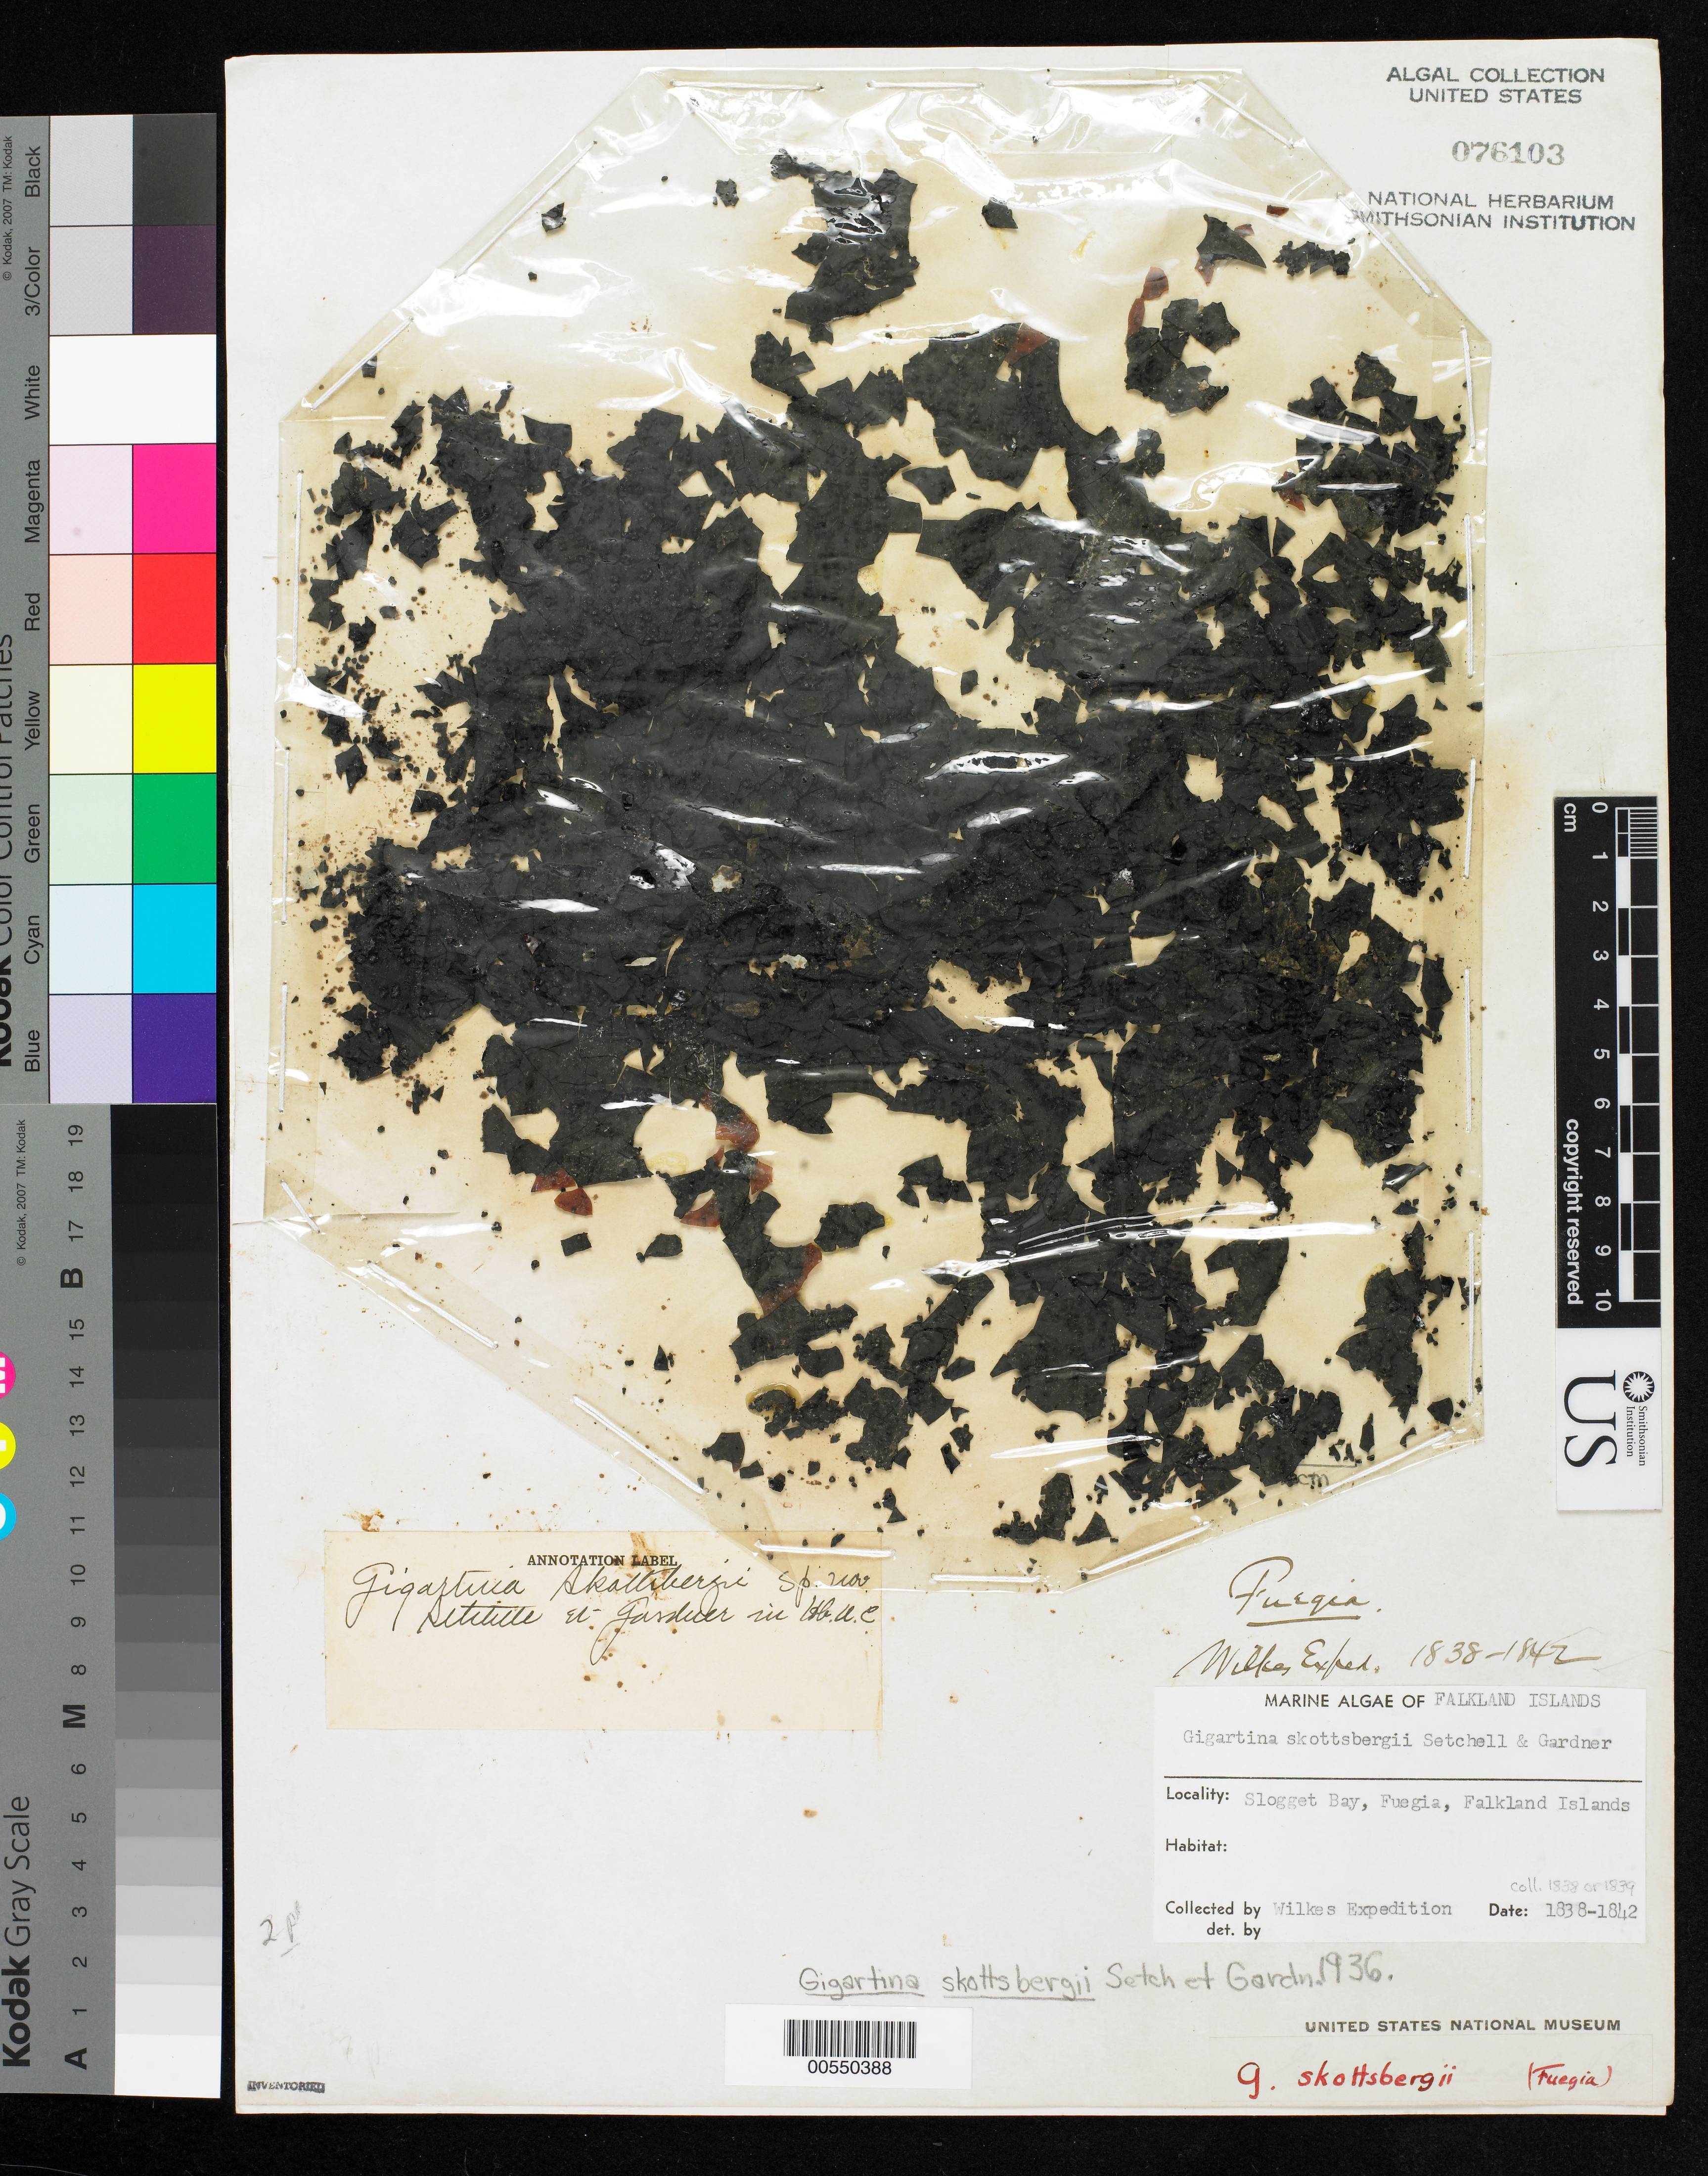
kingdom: Plantae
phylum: Rhodophyta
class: Florideophyceae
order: Gigartinales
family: Gigartinaceae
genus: Gigartina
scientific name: Gigartina skottsbergii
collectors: W. D. Brackenridge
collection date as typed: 1838 to -- --- 1839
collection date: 1838/1839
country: Argentina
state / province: Tierra del Fuego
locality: Slogget Bay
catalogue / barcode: US 76103